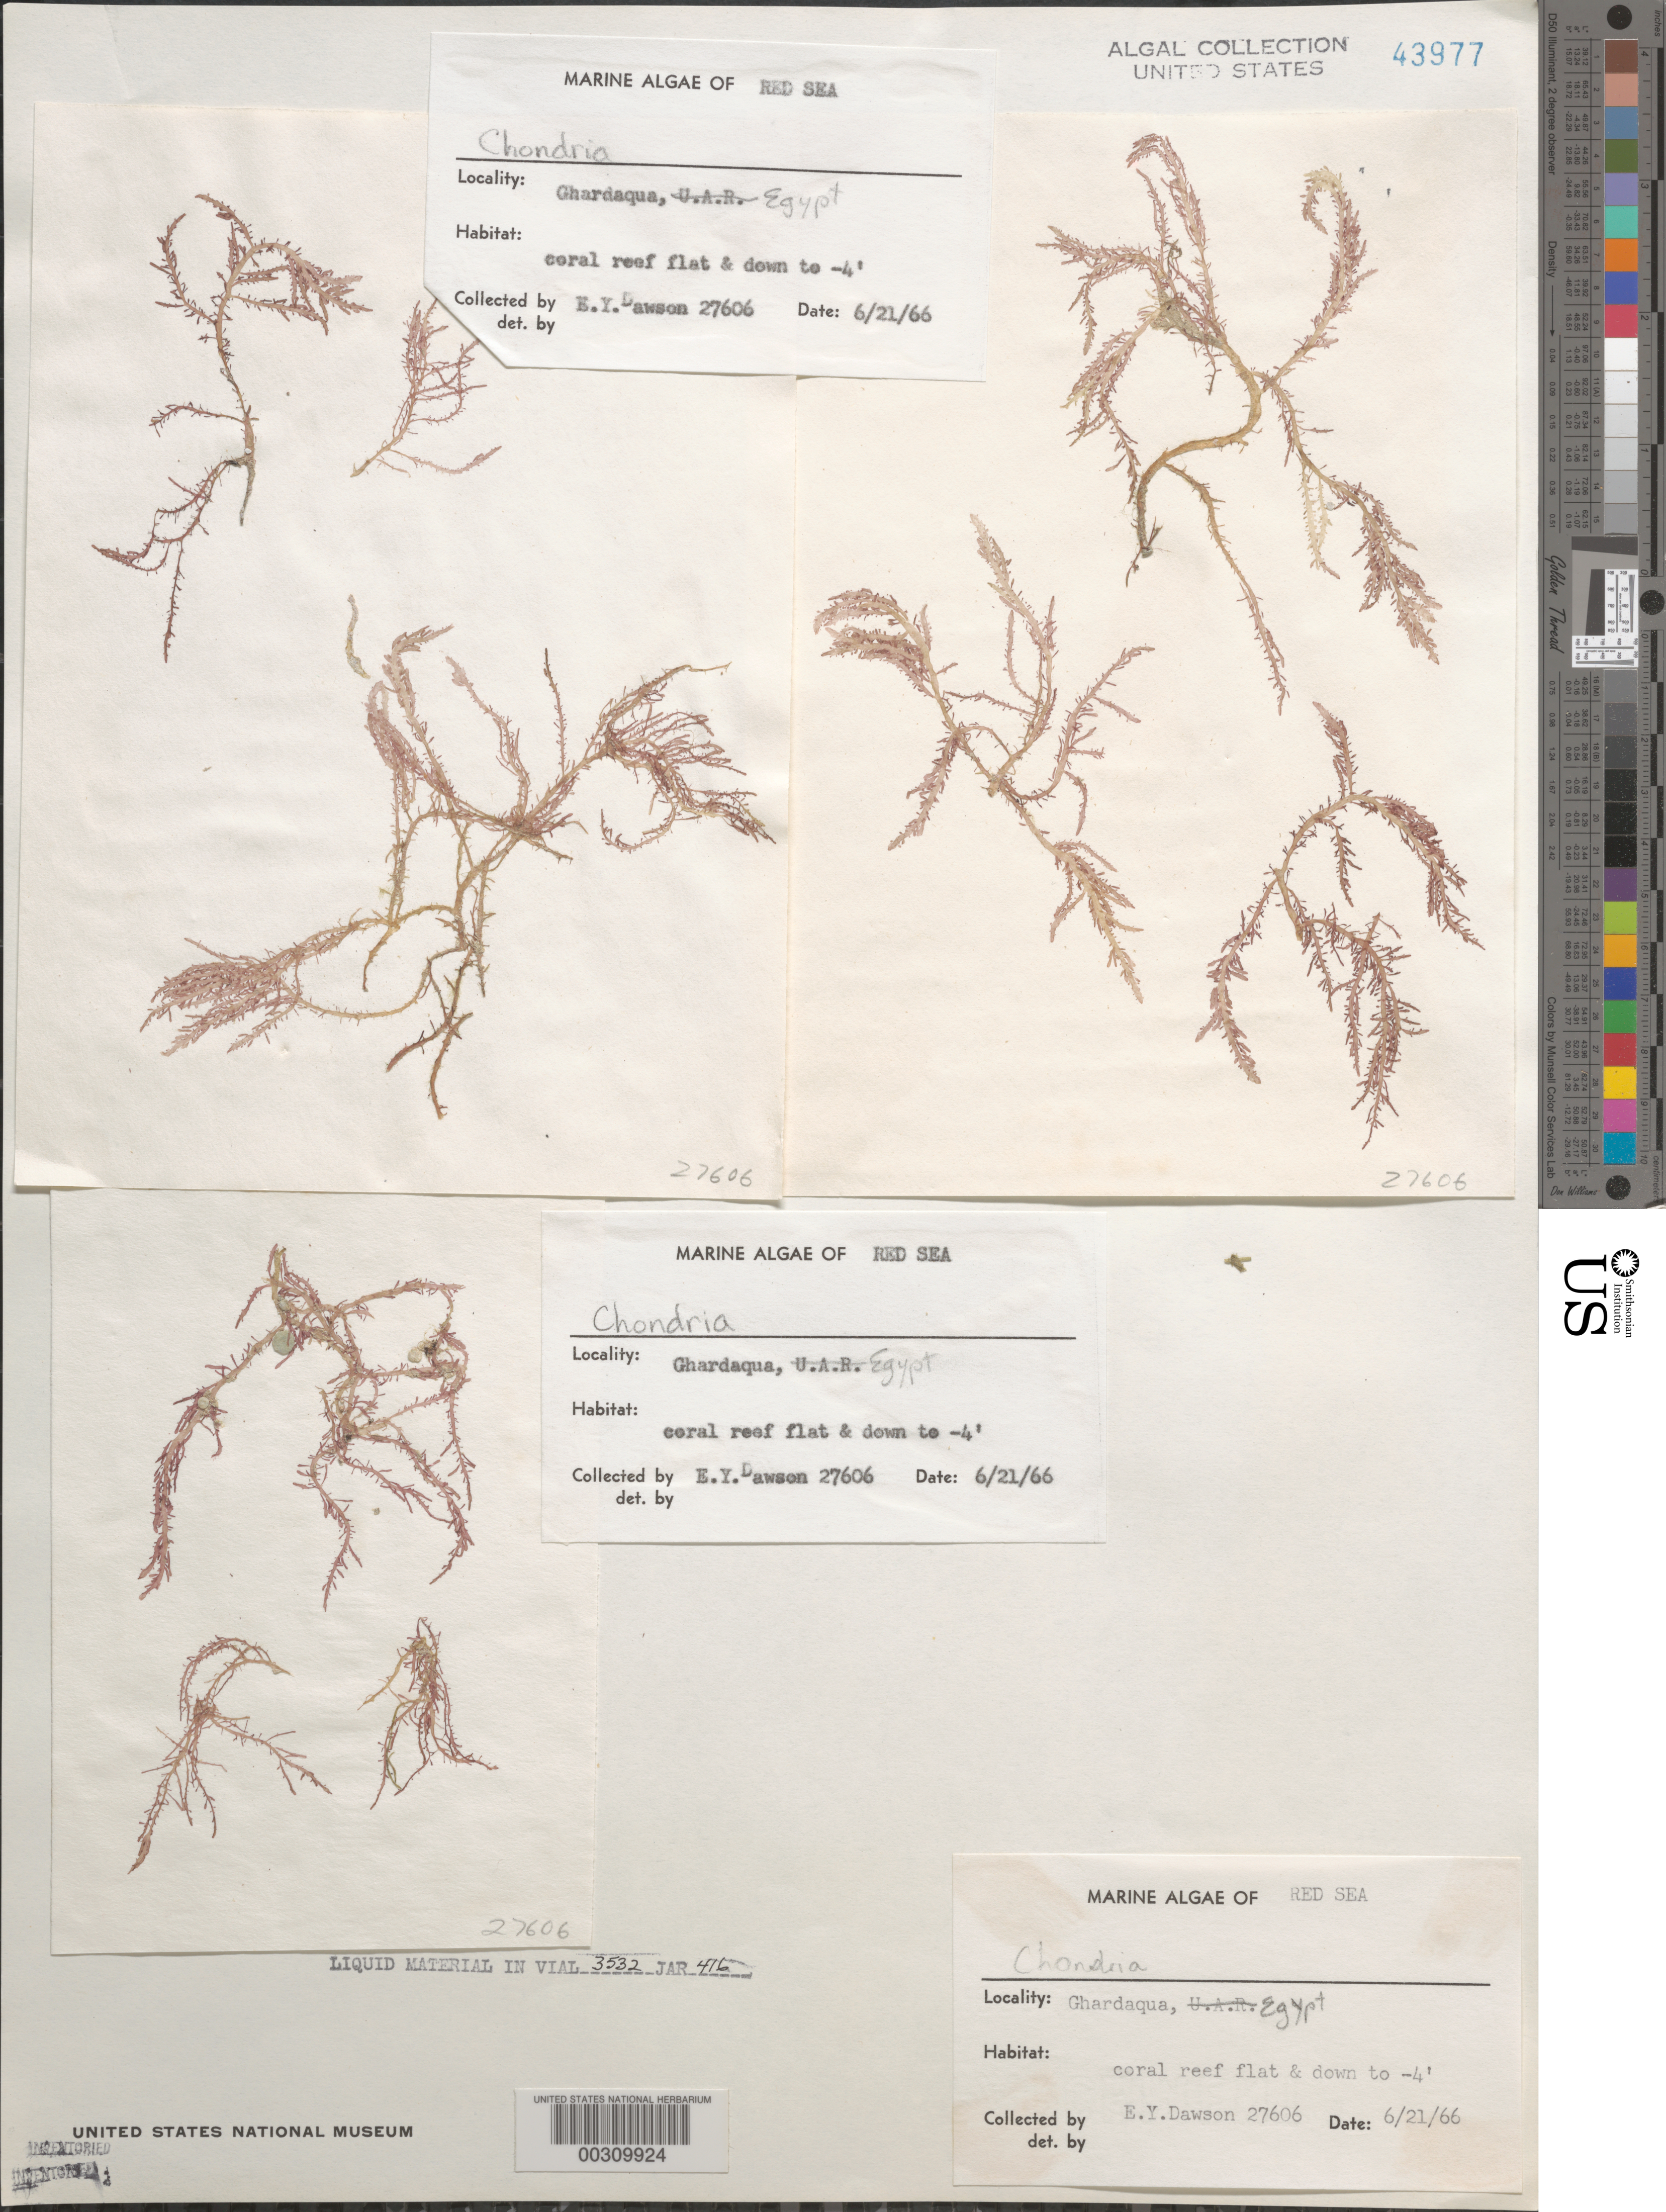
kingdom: Plantae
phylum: Rhodophyta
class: Florideophyceae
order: Ceramiales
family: Rhodomelaceae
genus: Chondria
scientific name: Chondria sp.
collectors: E. Y. Dawson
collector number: EYD 27606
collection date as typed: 21 Jun 1966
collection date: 1966-06-21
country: Egypt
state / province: Al Bahr al Ahmar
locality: Ghardaqua, Red Sea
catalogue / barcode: US 43977